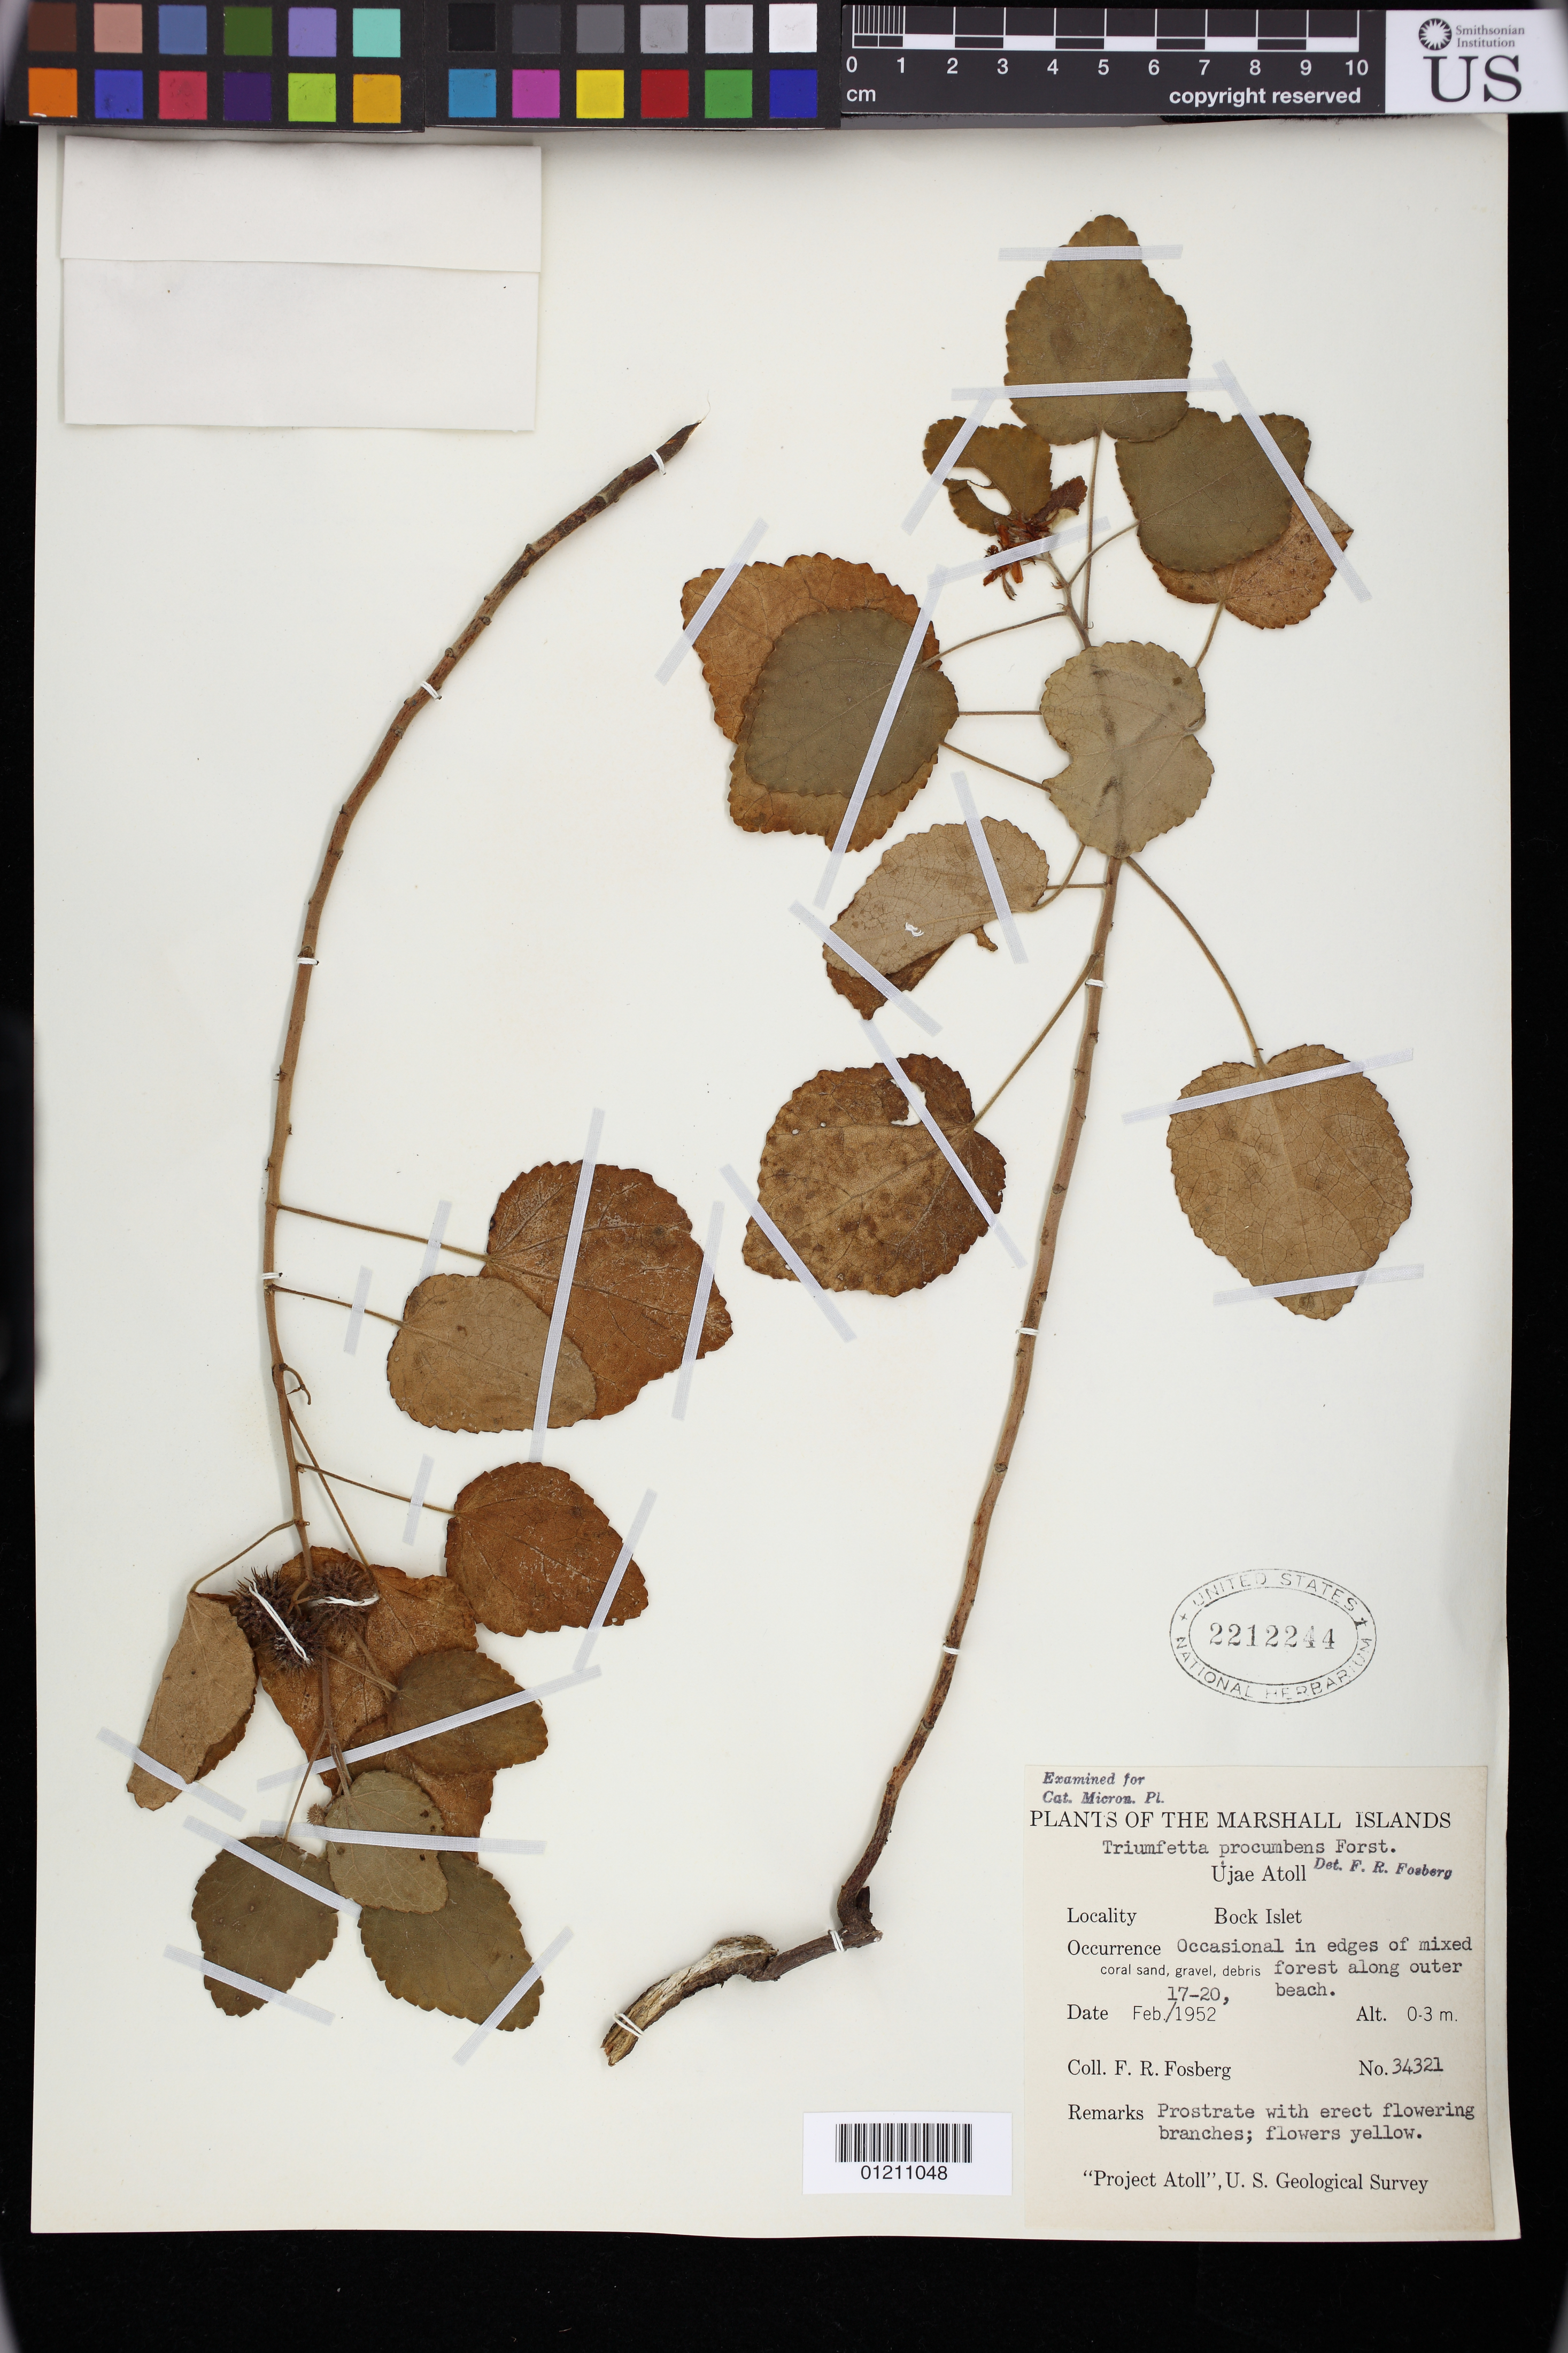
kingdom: Plantae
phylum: Tracheophyta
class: Magnoliopsida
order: Malvales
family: Malvaceae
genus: Triumfetta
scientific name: Triumfetta procumbens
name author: G. Forst.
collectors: F. R. Fosberg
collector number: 34321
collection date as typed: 17 Feb 1952 to 20 Feb 1952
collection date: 1952-02-17/1952-02-20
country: Marshall Islands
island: Ujae Atoll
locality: Ujae Atoll, Bock Islet. Occasional in edges of mixed coral sand, gravel, debris forest along outer beach.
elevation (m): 0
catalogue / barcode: US 2212244